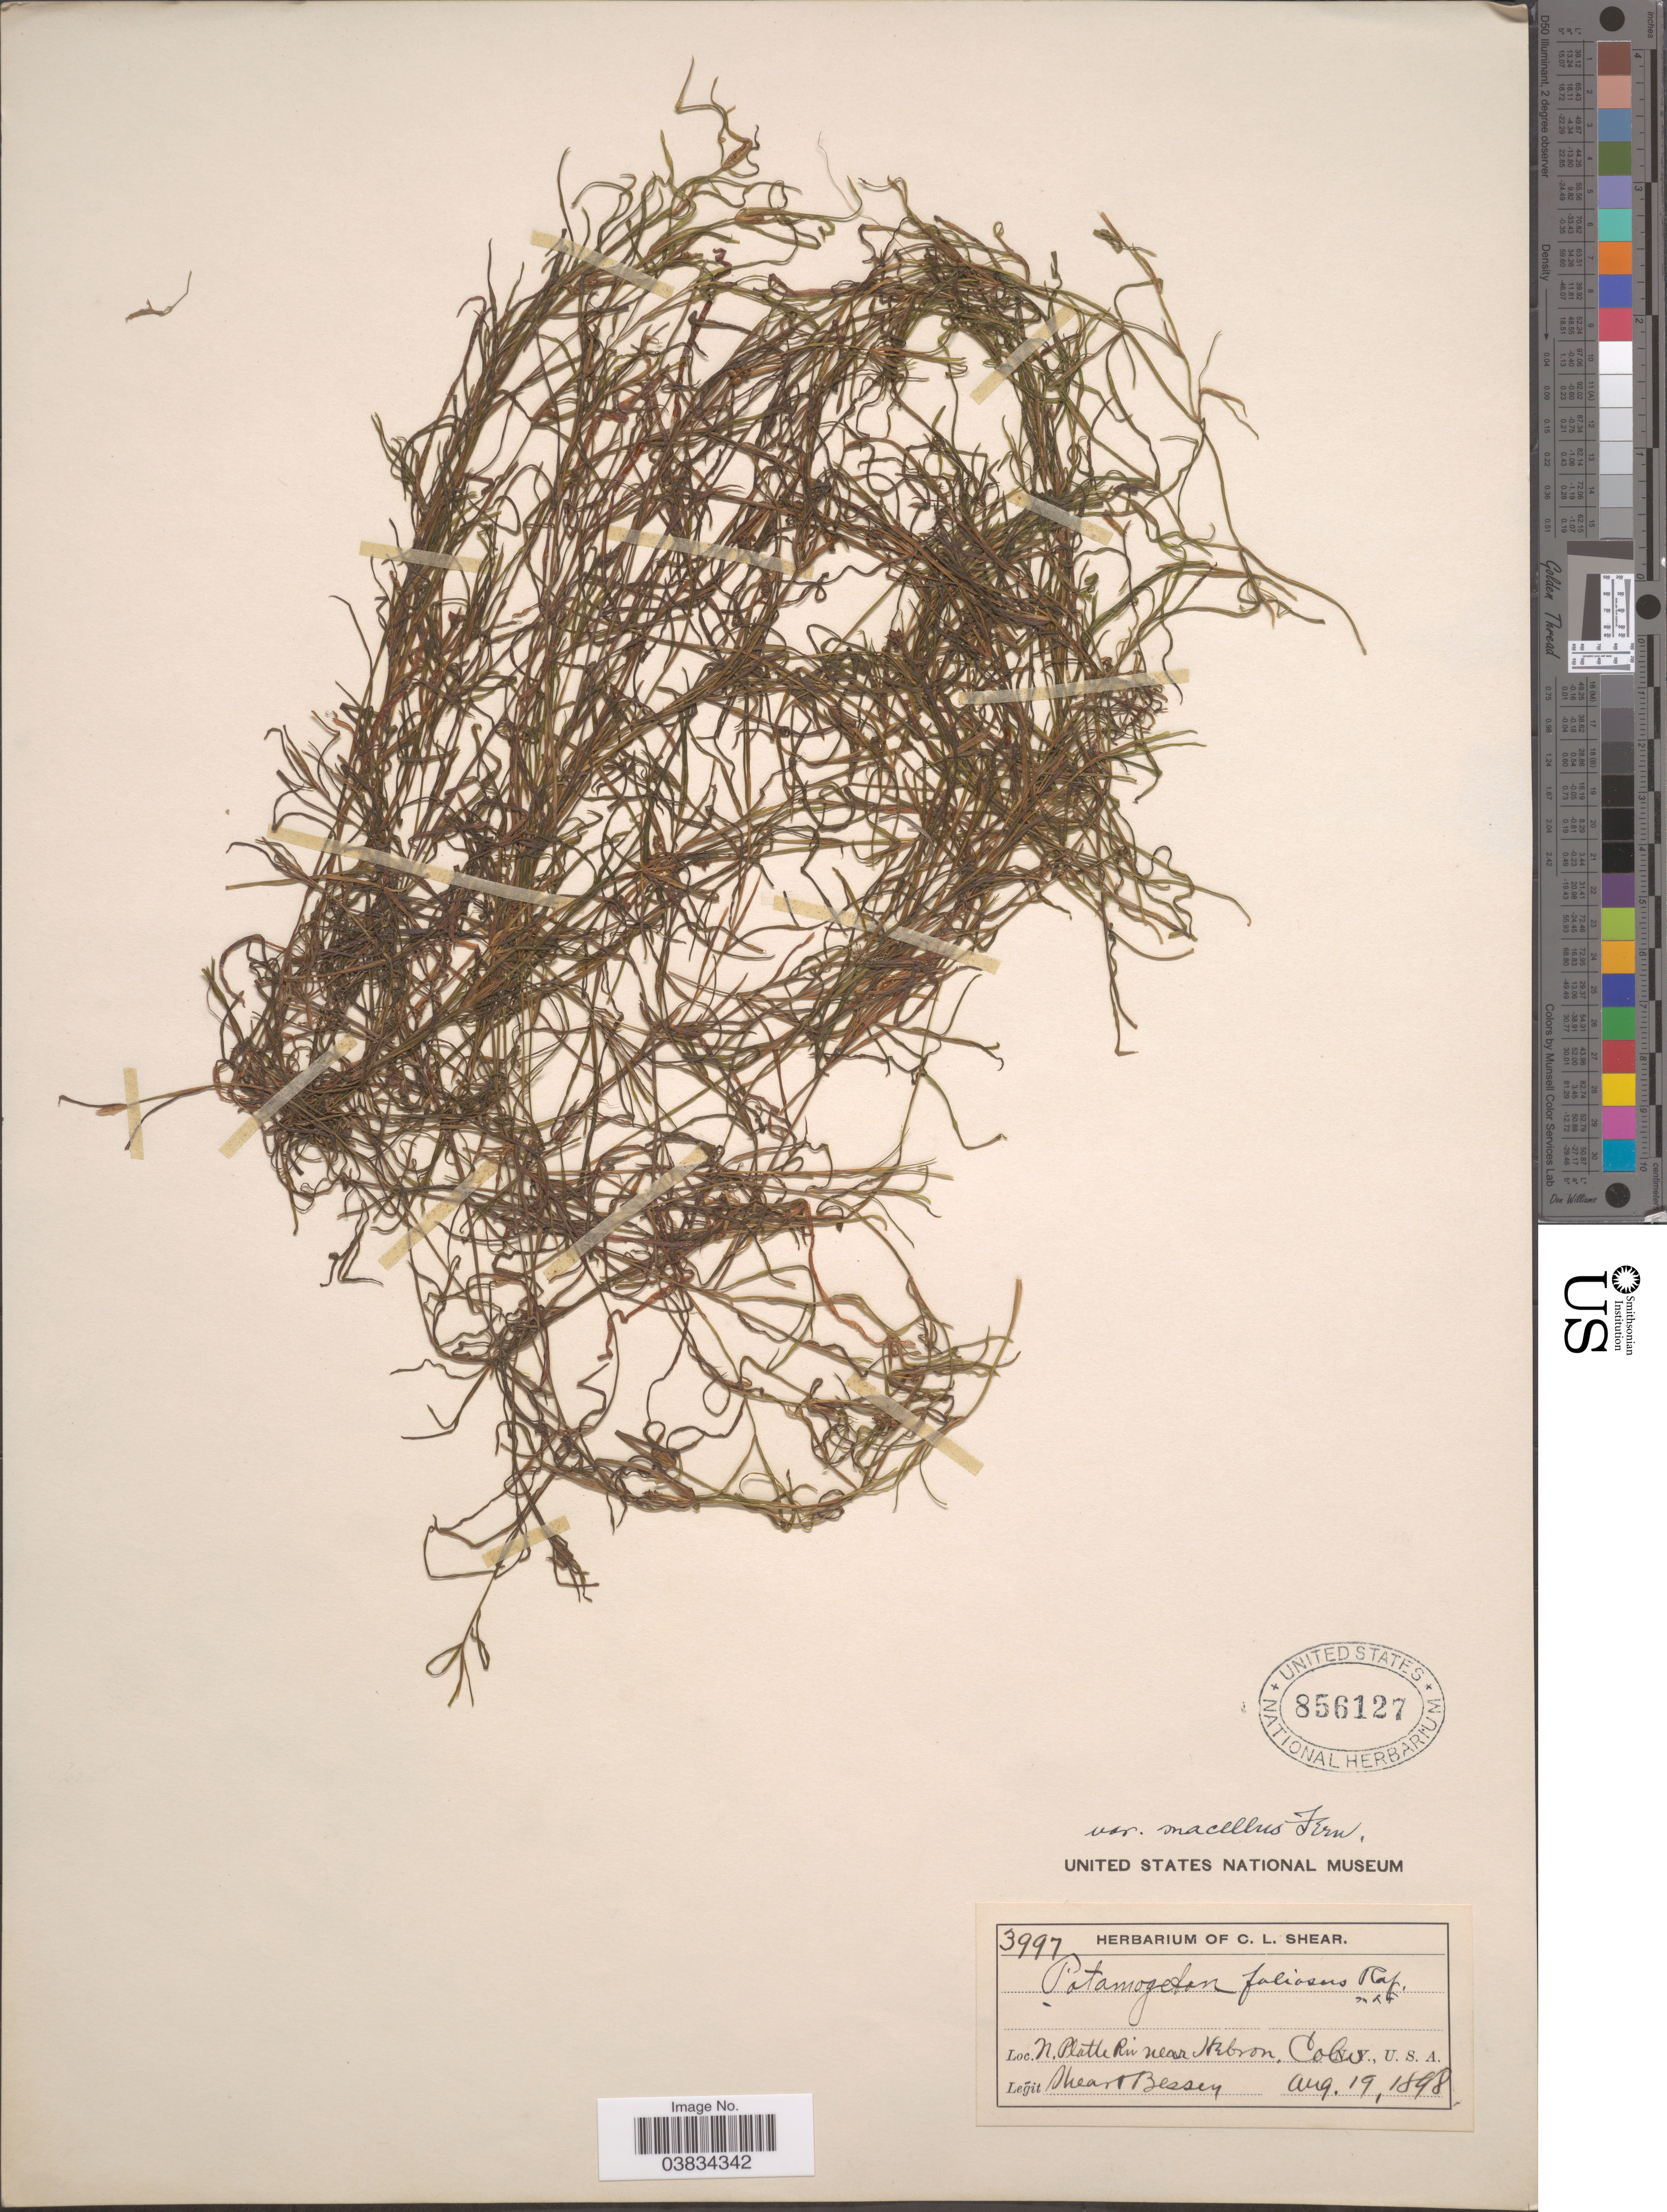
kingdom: Plantae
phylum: Tracheophyta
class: Liliopsida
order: Alismatales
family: Potamogetonaceae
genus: Potamogeton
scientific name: Potamogeton foliosus var. macellus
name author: Fernald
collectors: -- Shear & -. Bessey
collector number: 3997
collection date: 1898-08-19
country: United States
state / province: Colorado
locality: N. Platte Riv near Hebron.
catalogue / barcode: US 856127